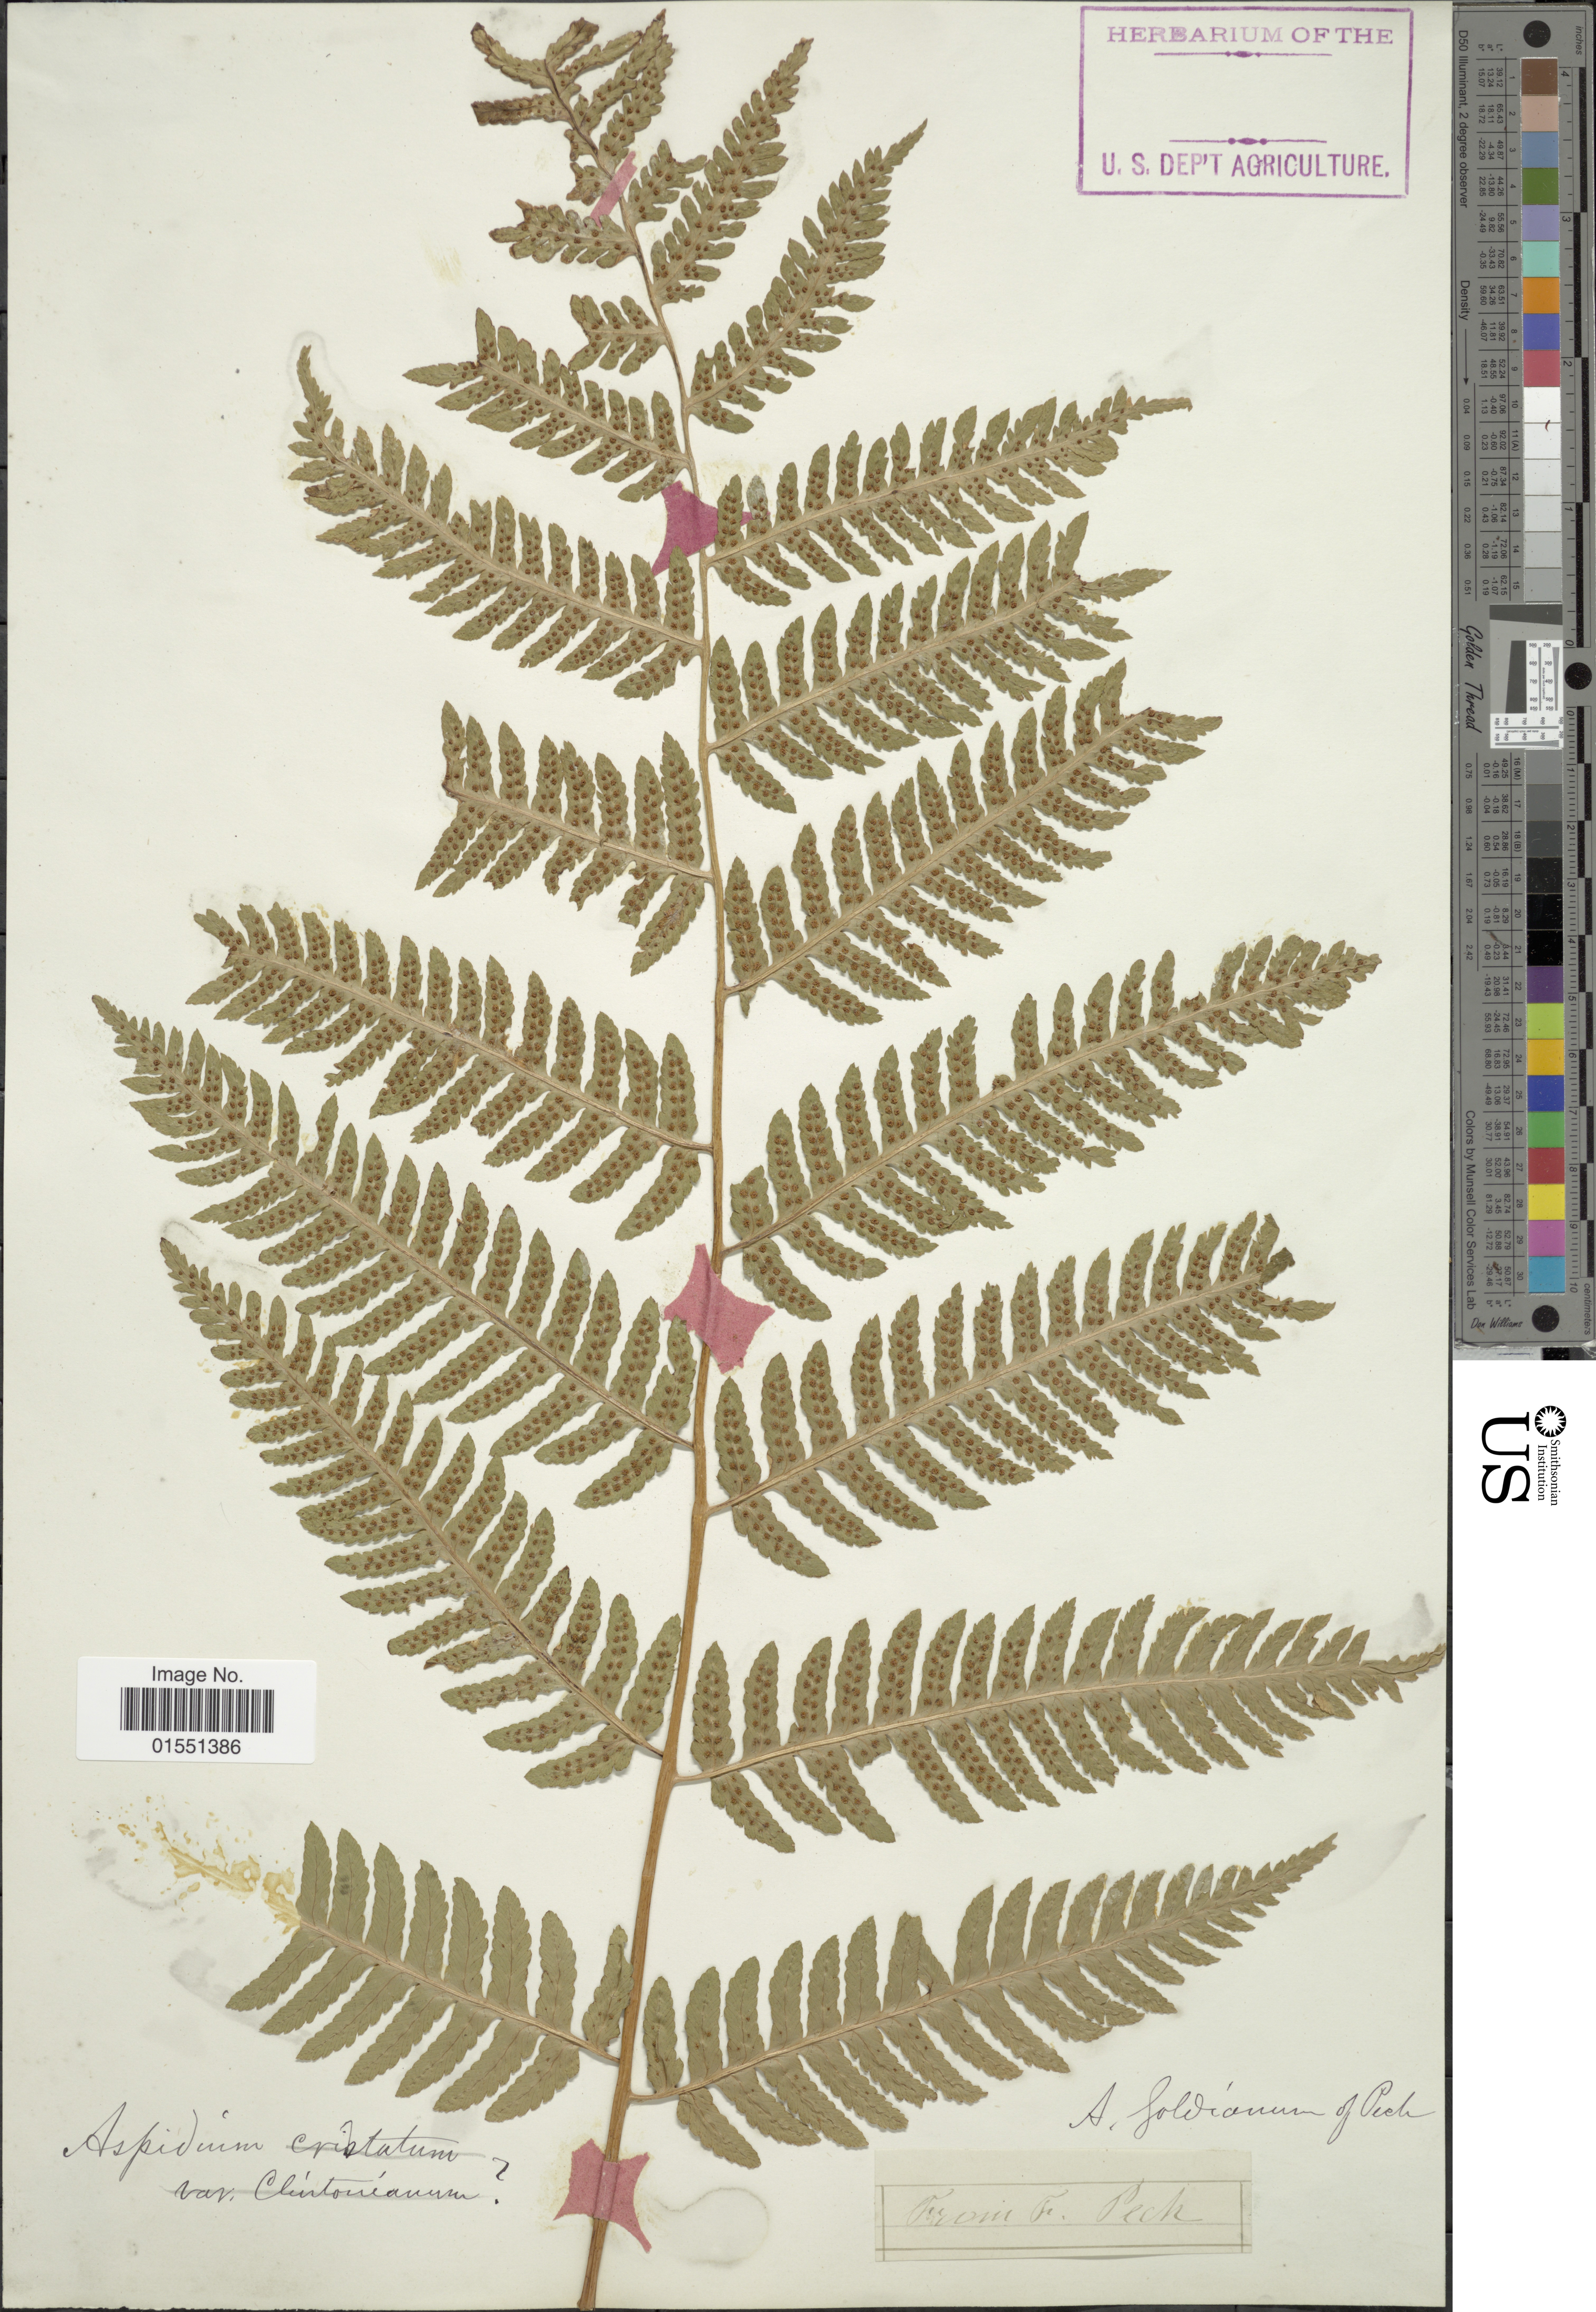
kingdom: Plantae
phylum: Tracheophyta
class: Polypodiopsida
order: Polypodiales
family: Dryopteridaceae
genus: Dryopteris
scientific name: Dryopteris goldiana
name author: (Hook. ex Goldie) A. Gray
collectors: F. Peck